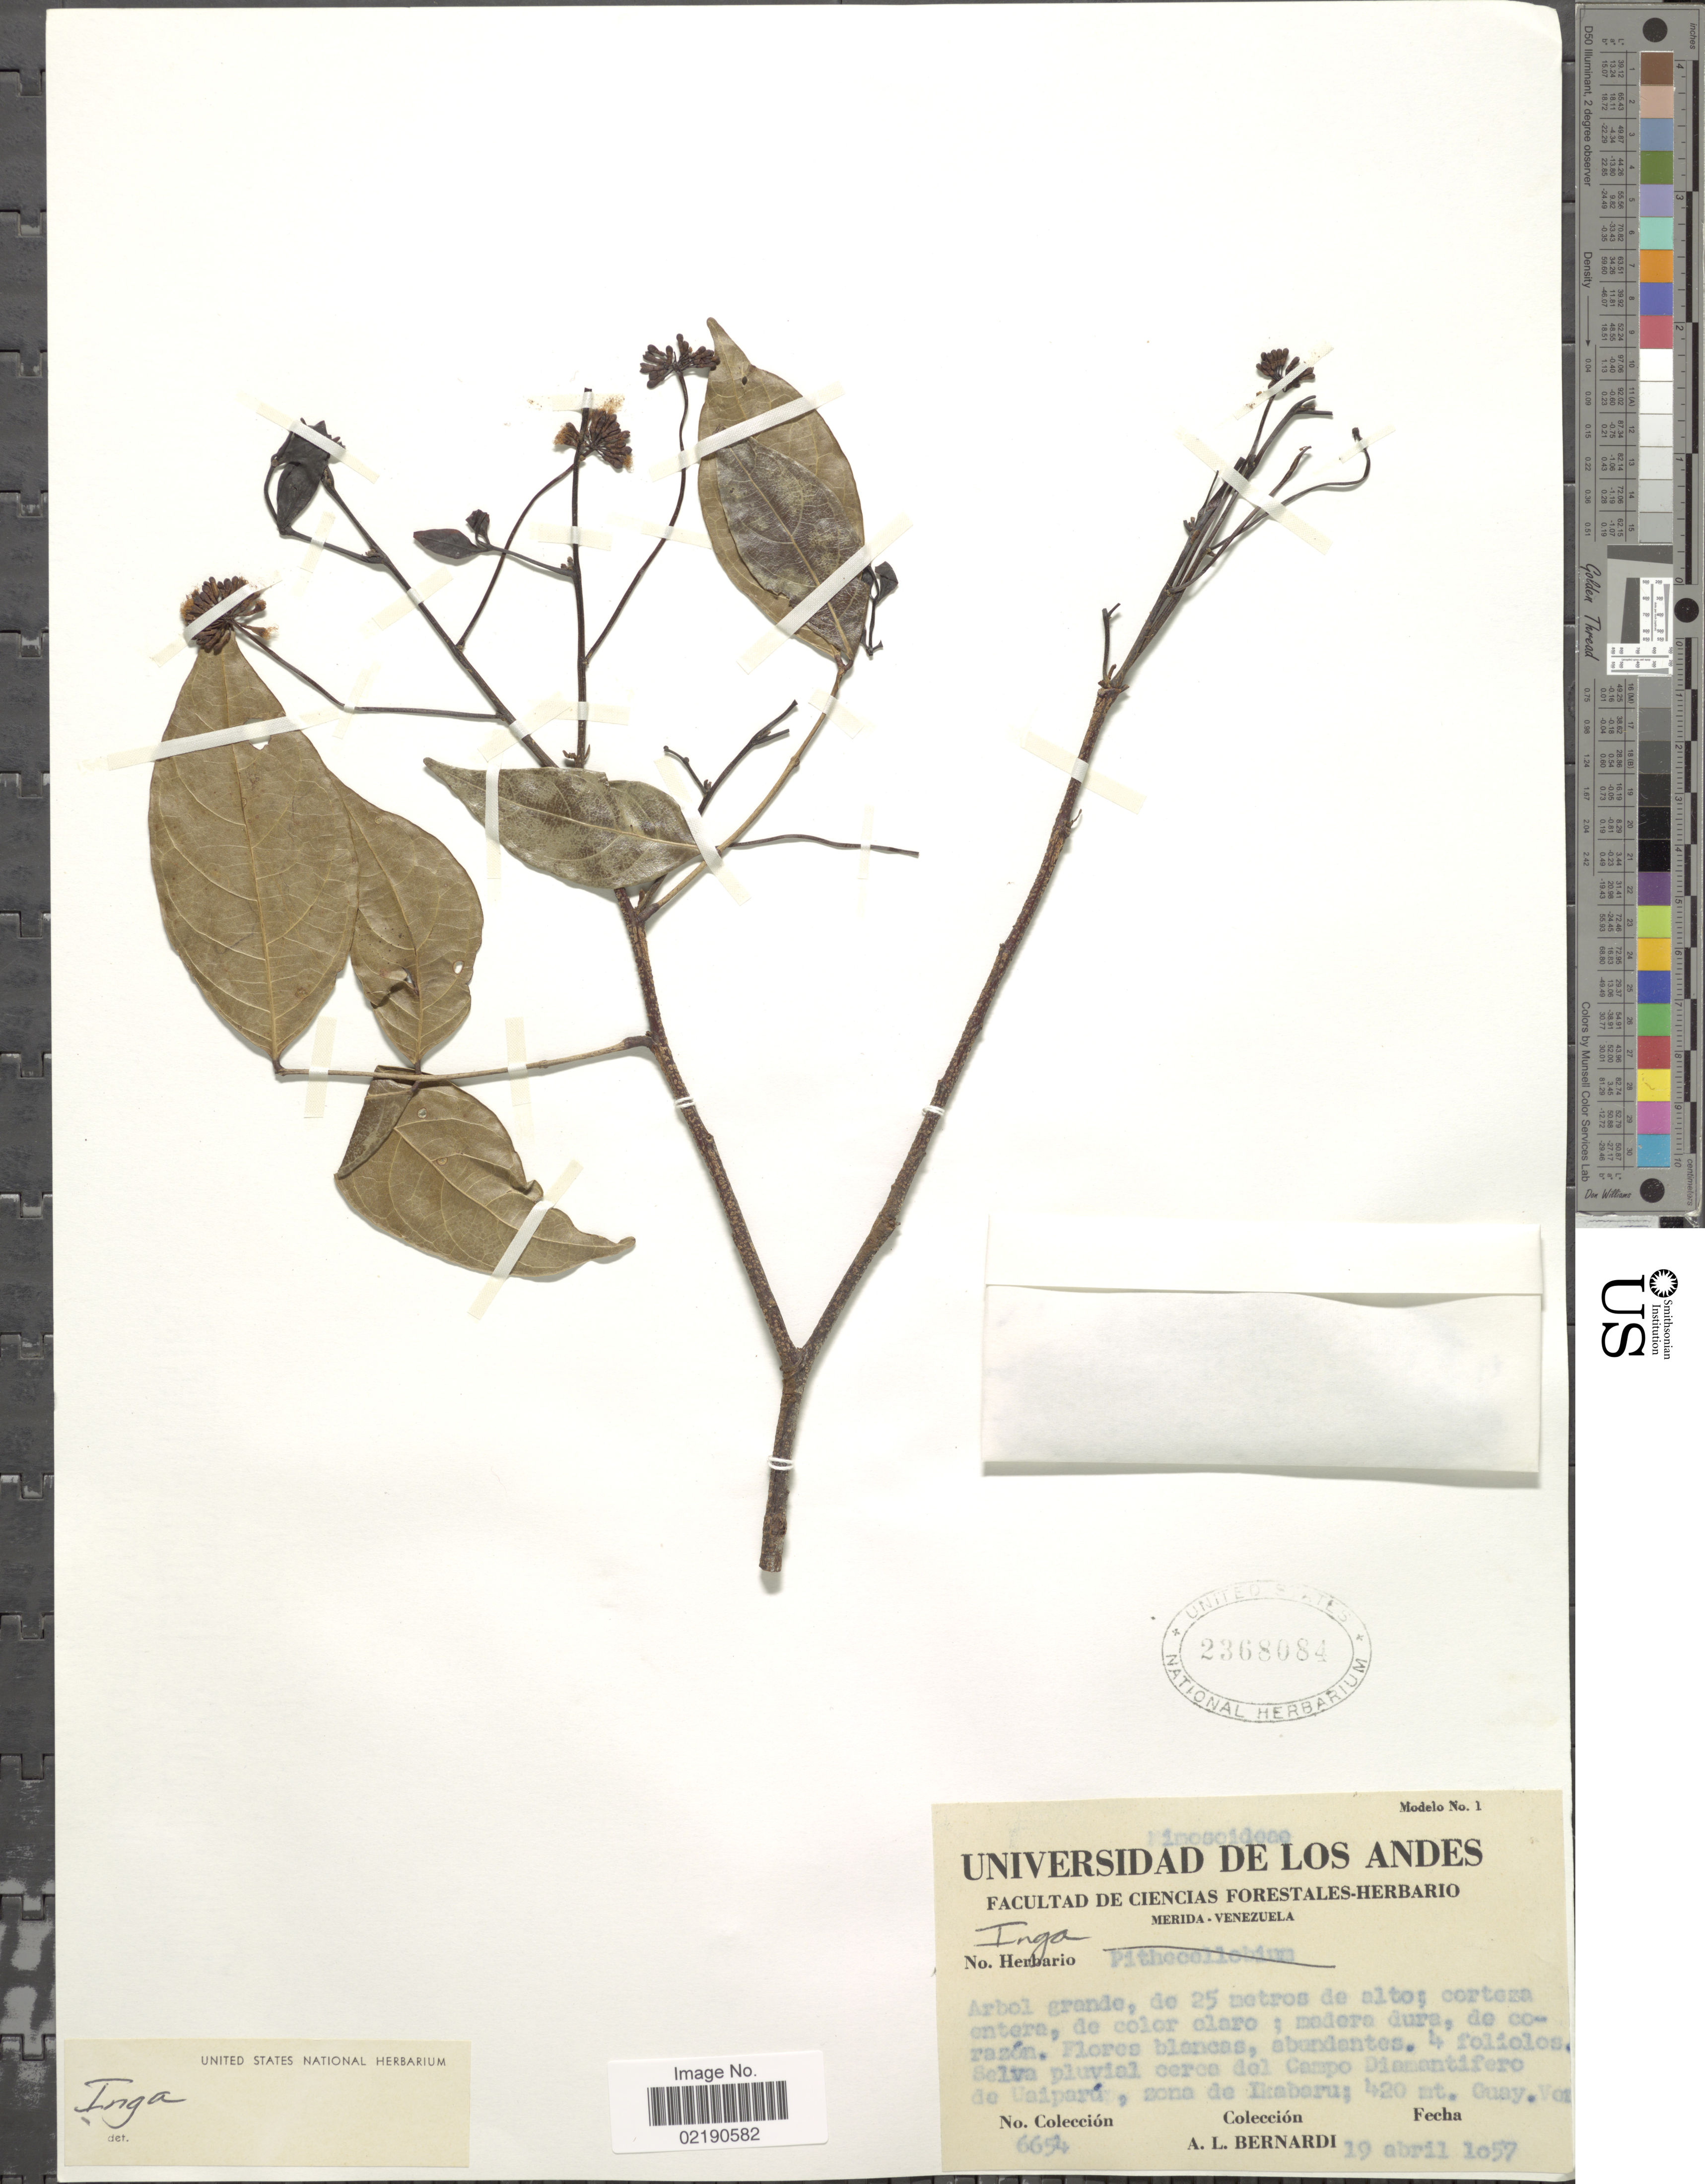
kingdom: Plantae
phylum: Tracheophyta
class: Magnoliopsida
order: Fabales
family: Fabaceae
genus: Inga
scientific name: Inga sp.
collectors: A. L. Bernardi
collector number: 6654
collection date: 1857-04-19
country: Venezuela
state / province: Bolivar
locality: Selva pluvial cerca del Campo Diamantifero de Uaiparu, zona de Ikabaru. Guay. Vez.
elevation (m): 420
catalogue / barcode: US 2368084